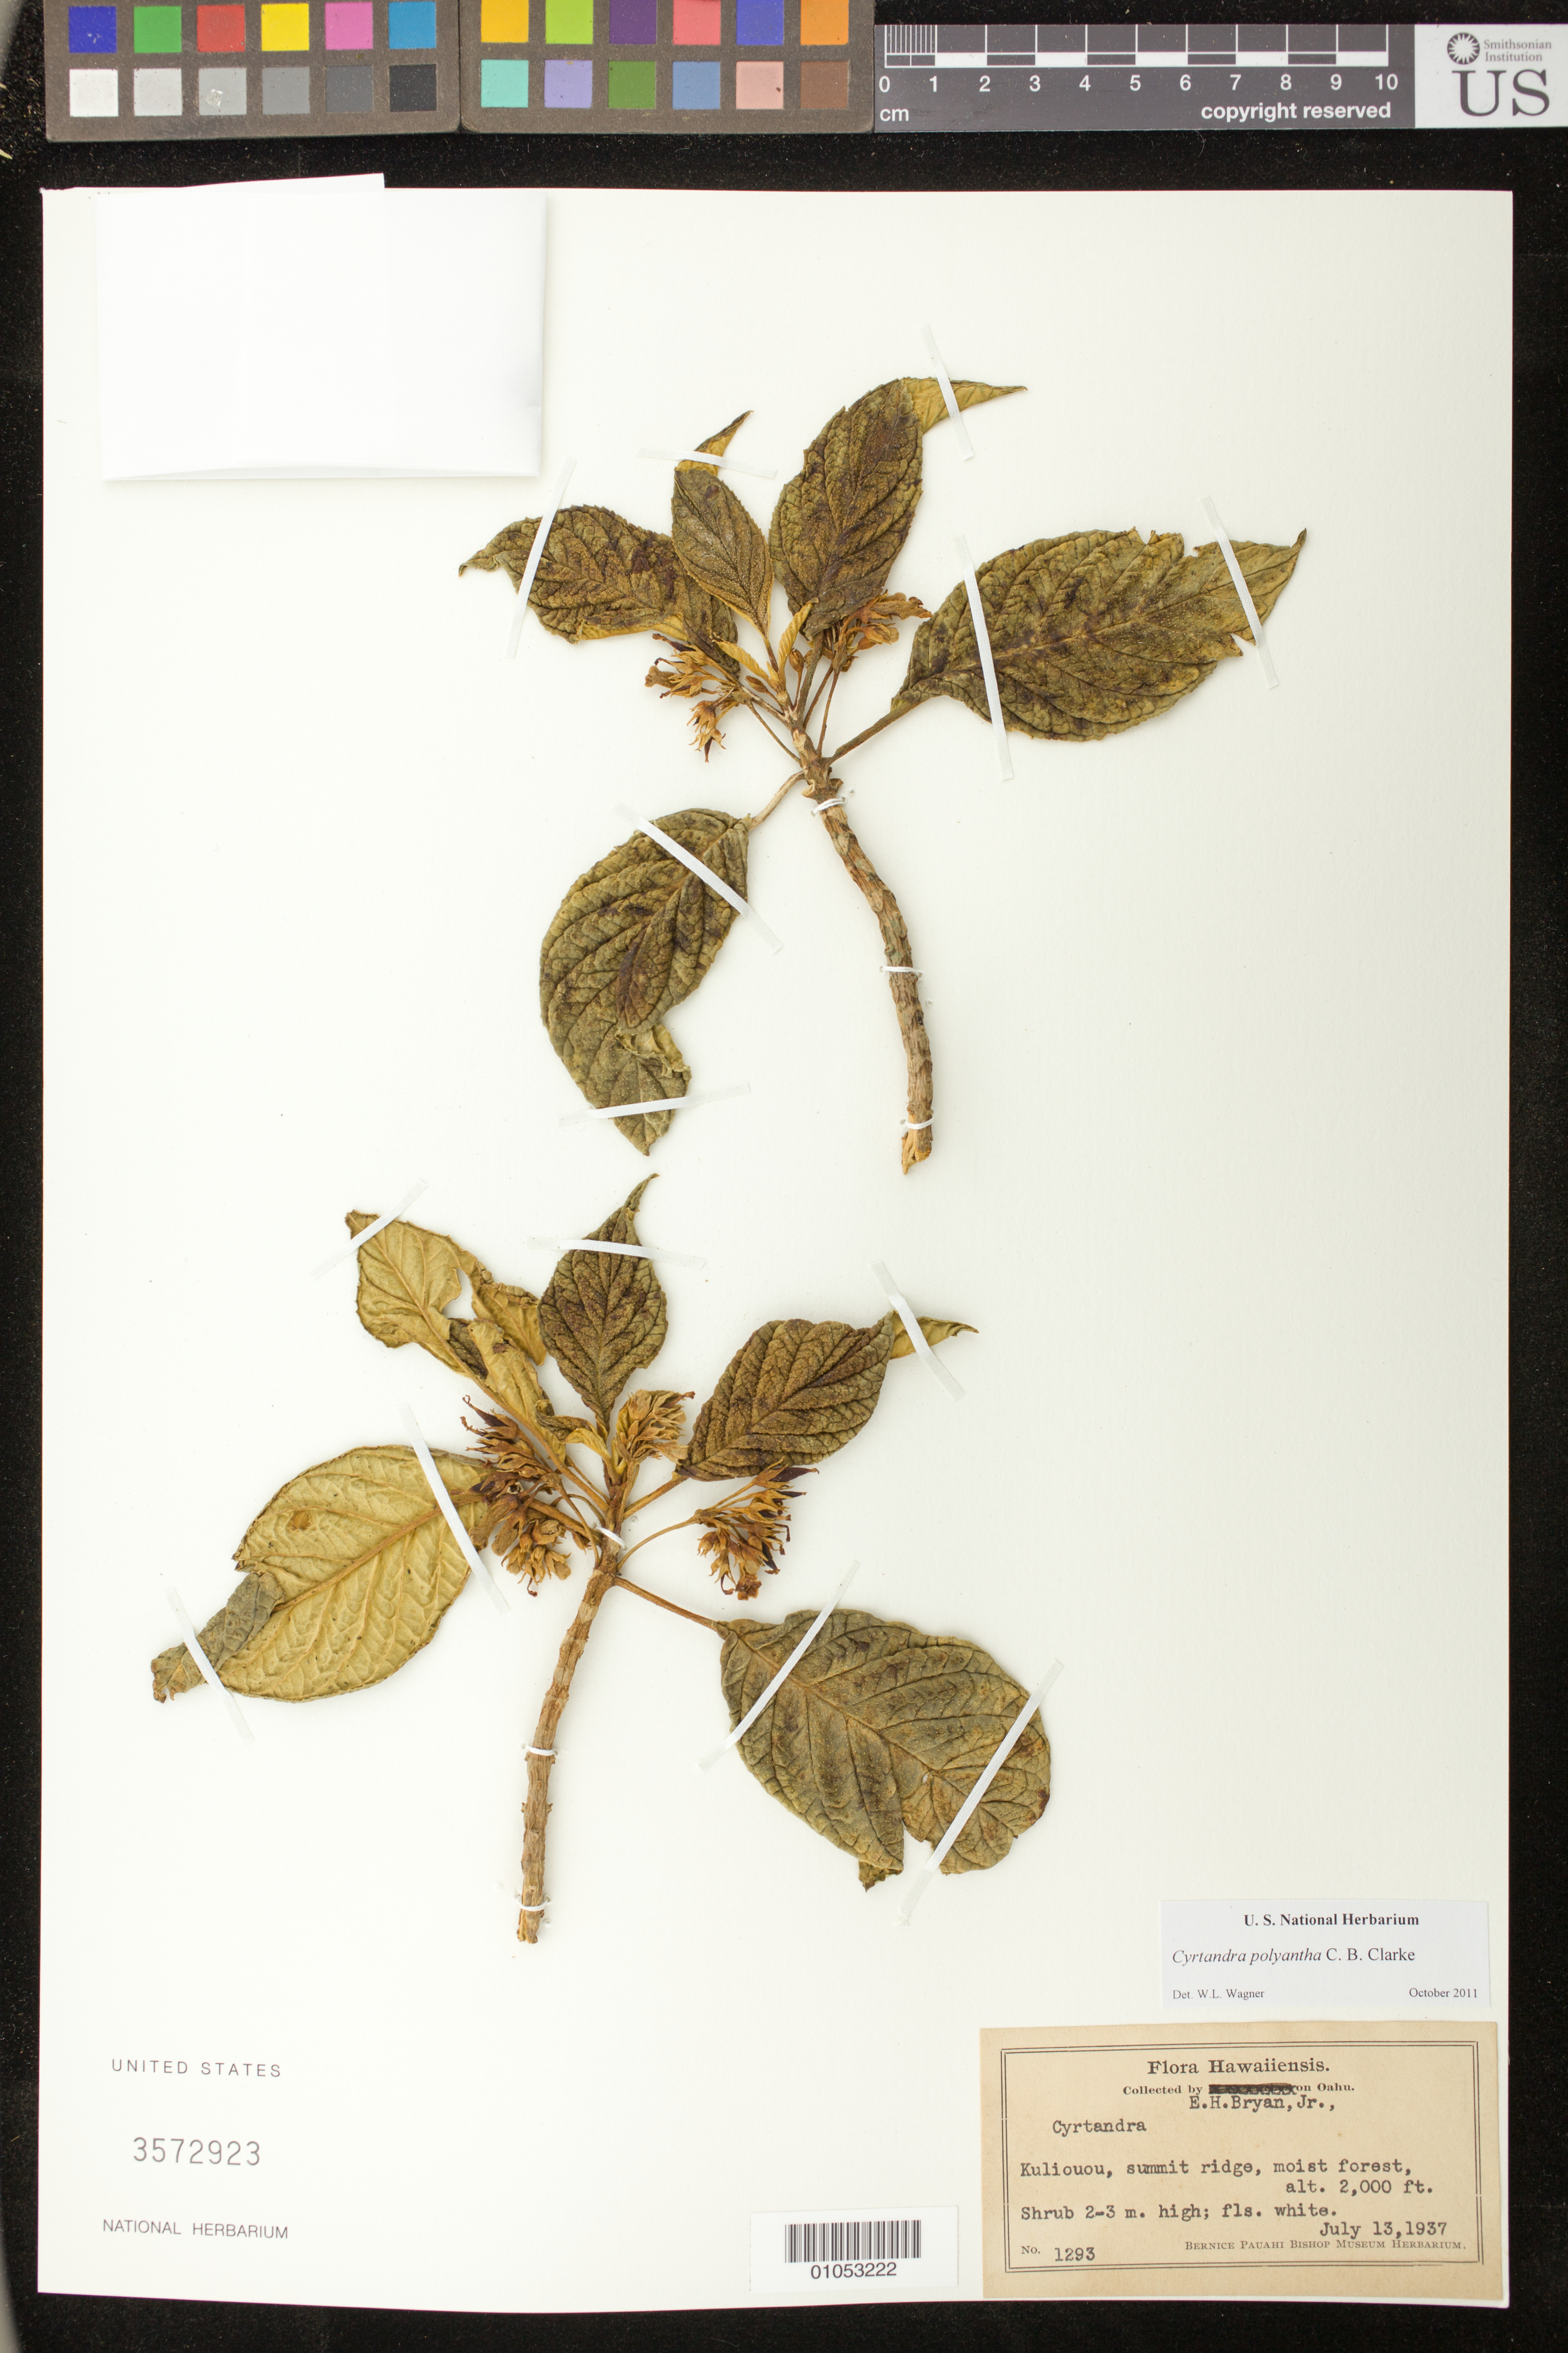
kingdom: Plantae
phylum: Tracheophyta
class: Magnoliopsida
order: Lamiales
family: Gesneriaceae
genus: Cyrtandra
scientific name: Cyrtandra polyantha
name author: C.B. Clarke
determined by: Wagner, W. L., (BOT), Smithsonian Institution - National Museum of Natural History (UNITED STATES)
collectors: E. Bryan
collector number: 1293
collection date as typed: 13 Jul 1937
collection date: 1937-07-13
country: United States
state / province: Hawaii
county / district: Honolulu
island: Oahu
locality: Kuliouou, summit ridge, moist forest.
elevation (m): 610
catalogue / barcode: US 3572923